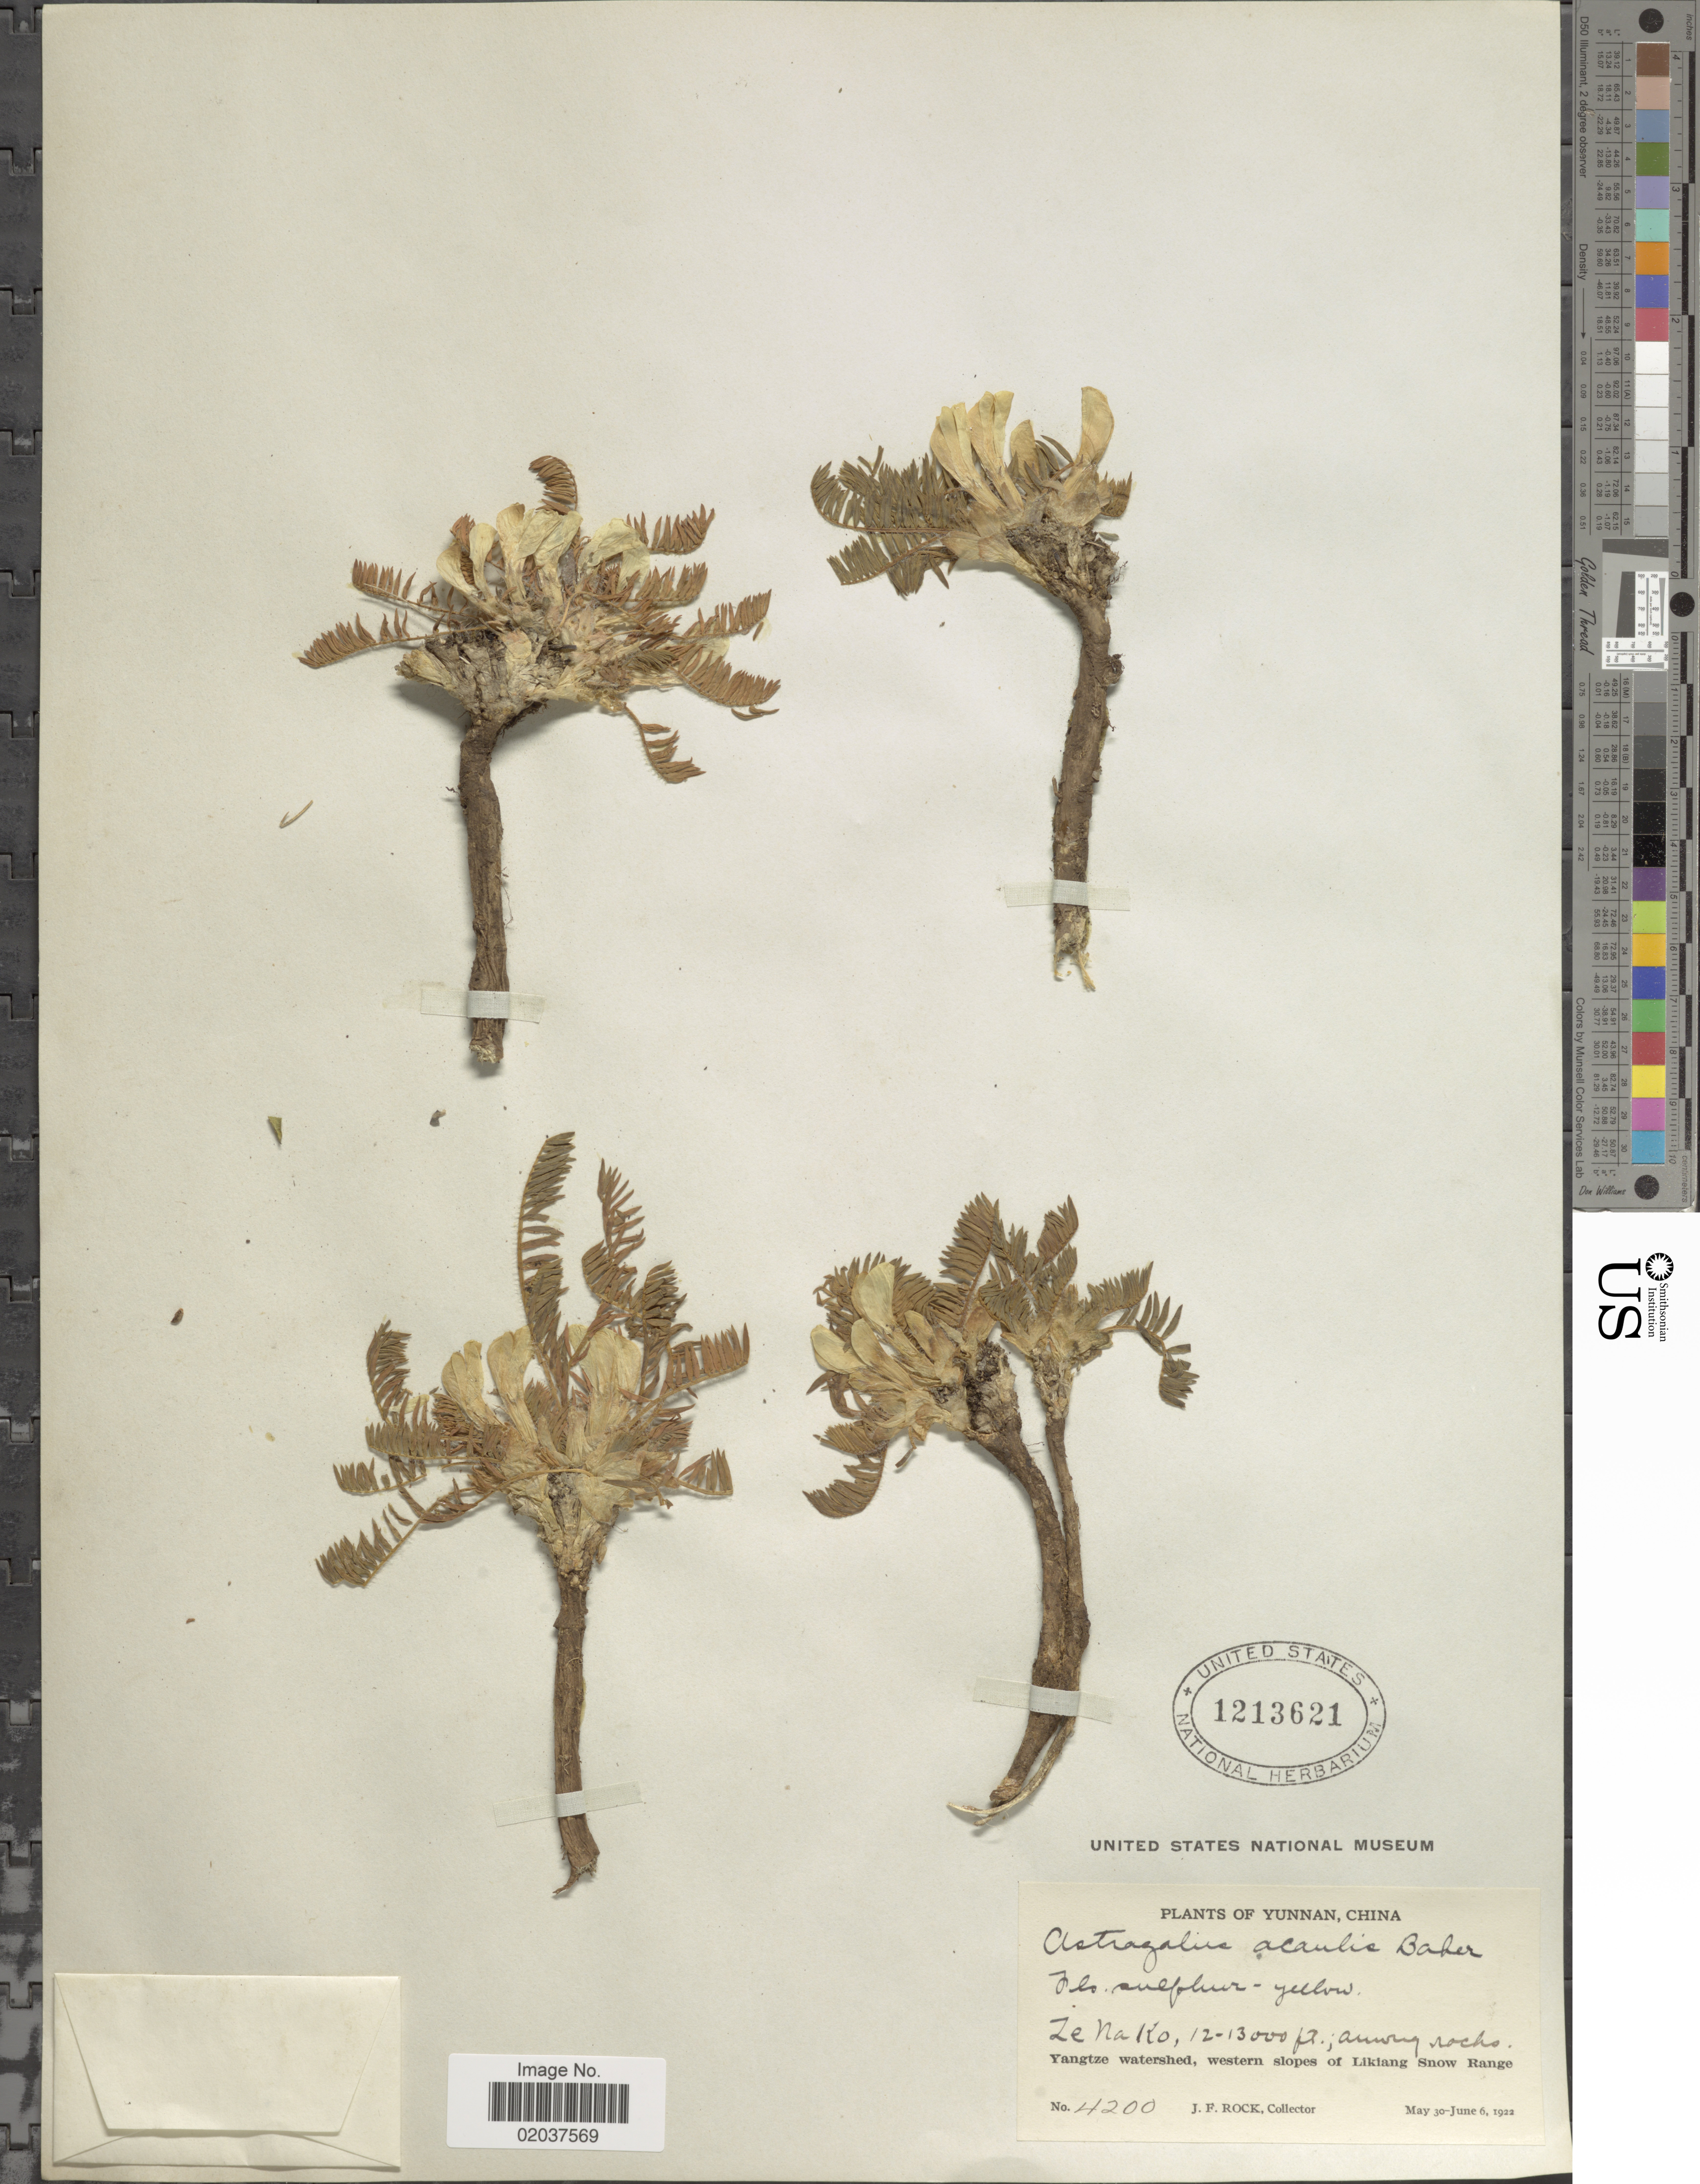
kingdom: Plantae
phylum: Tracheophyta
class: Magnoliopsida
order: Fabales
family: Fabaceae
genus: Astragalus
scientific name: Astragalus acaulis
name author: Baker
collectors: J. Rock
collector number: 4200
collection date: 1922-05-30/1922-06-06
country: China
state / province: Yunnan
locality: Yangtze watershed, western slopes of Likiang Snow Range, Ze Na Ko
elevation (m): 3658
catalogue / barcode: US 1213621